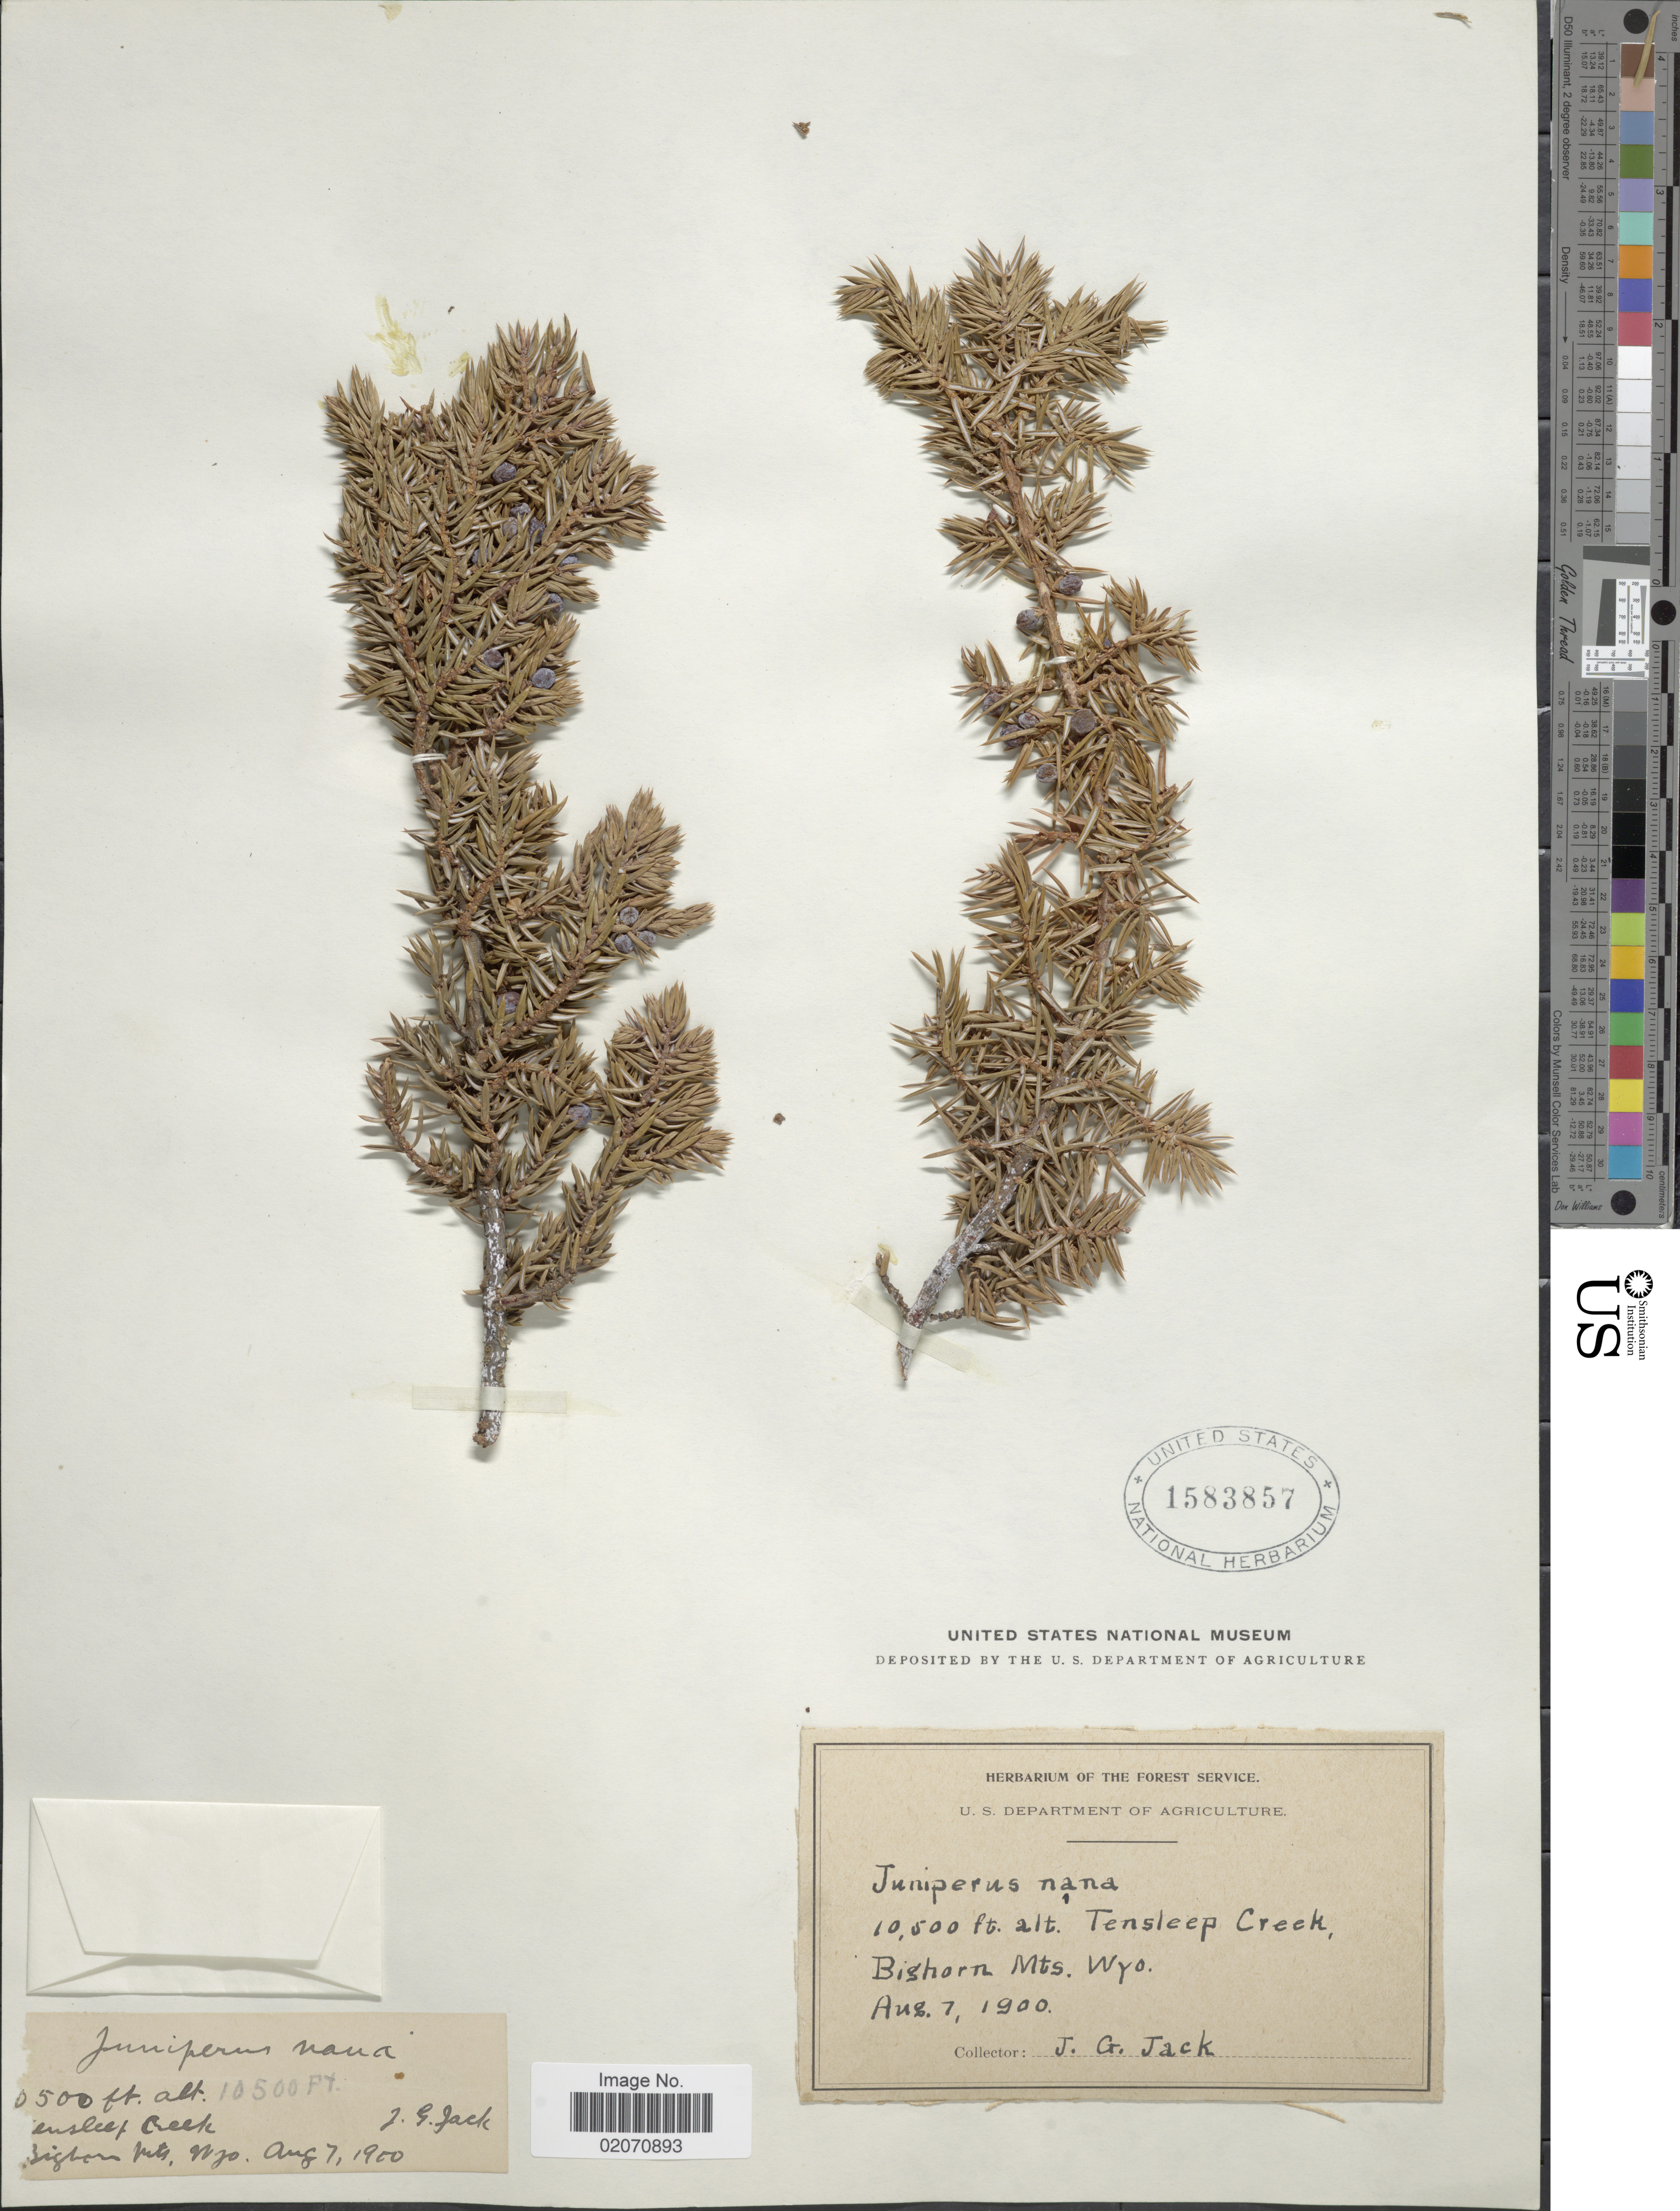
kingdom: Plantae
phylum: Tracheophyta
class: Pinopsida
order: Pinales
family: Cupressaceae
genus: Juniperus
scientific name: Juniperus communis subsp. nana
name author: (Willd.) Syme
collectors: J. G. Jack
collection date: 1900-08-07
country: United States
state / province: Wyoming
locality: Tensleep Creek, Bighorn Mts.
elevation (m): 3200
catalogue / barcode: US 1583857